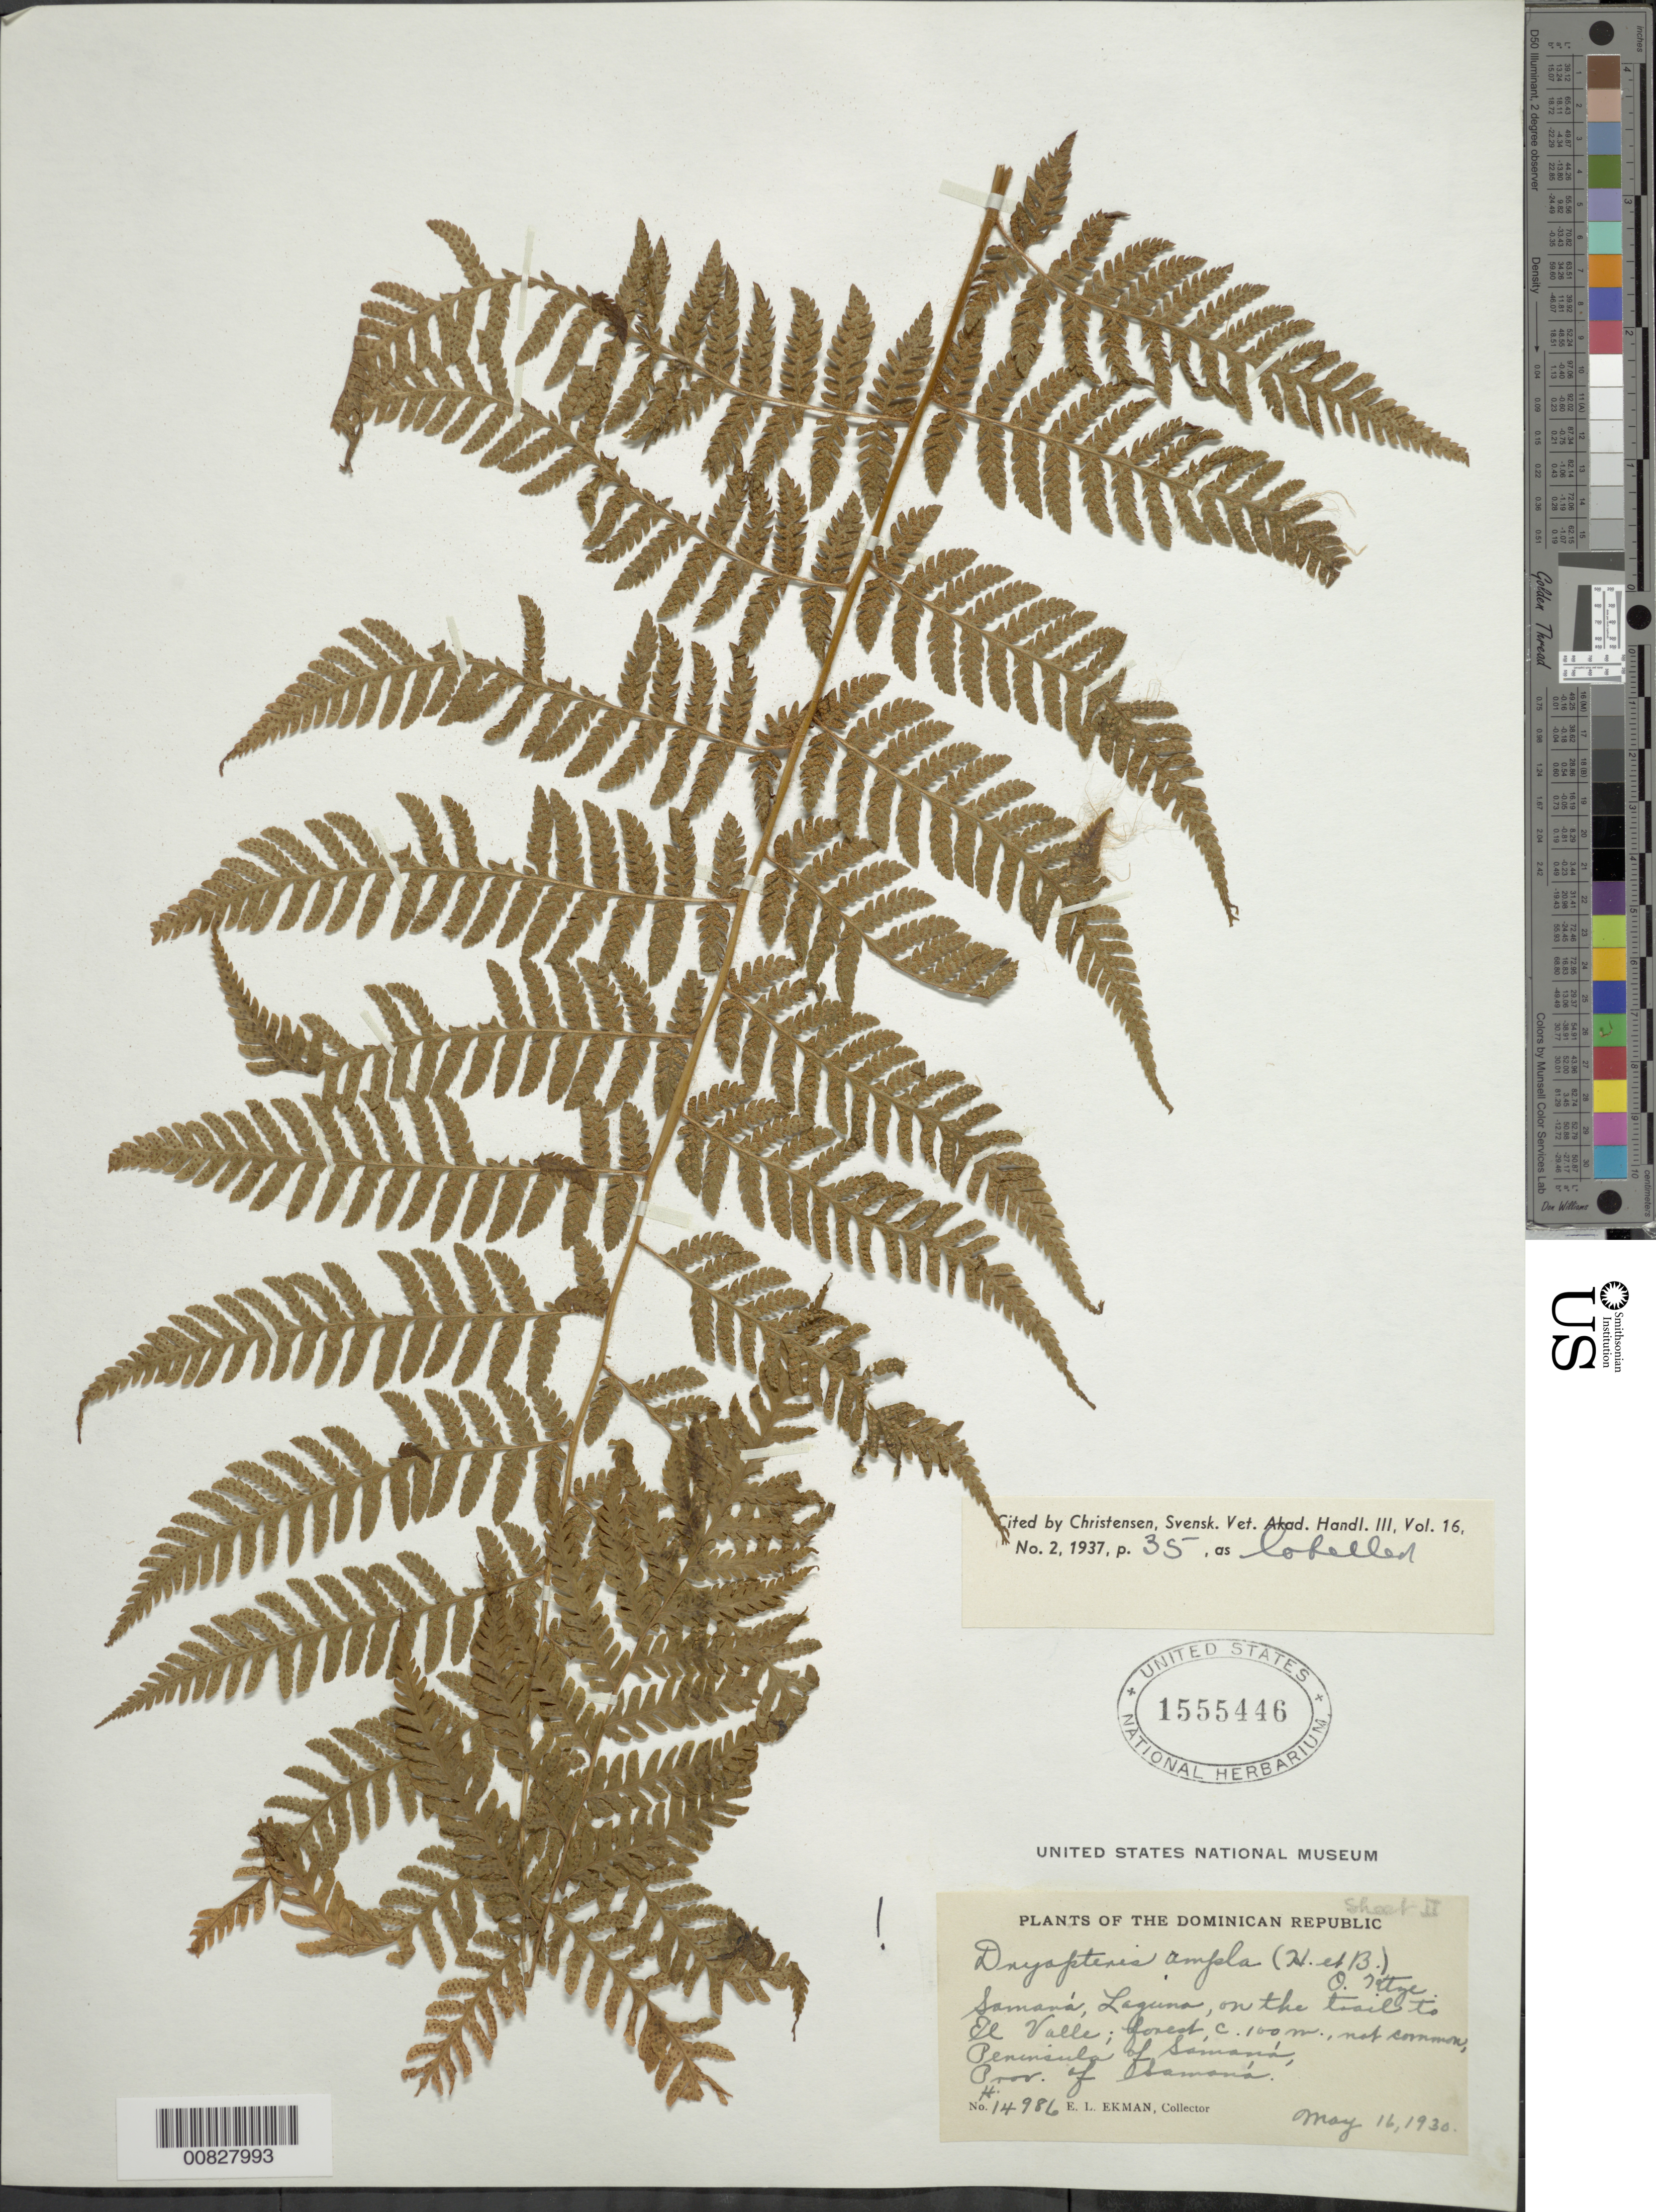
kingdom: Plantae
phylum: Tracheophyta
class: Polypodiopsida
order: Polypodiales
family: Dryopteridaceae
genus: Ctenitis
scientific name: Ctenitis sloanei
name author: (Poepp. ex Spreng.) C.V. Morton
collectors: E. L. Ekman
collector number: H 14986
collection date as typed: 16 May 1930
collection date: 1930-05-16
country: Dominican Republic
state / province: Samana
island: Hispaniola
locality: Peninsula de Samaná, Samaná, Laguna, trail to El Valle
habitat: Forest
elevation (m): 100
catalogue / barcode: US 1555446